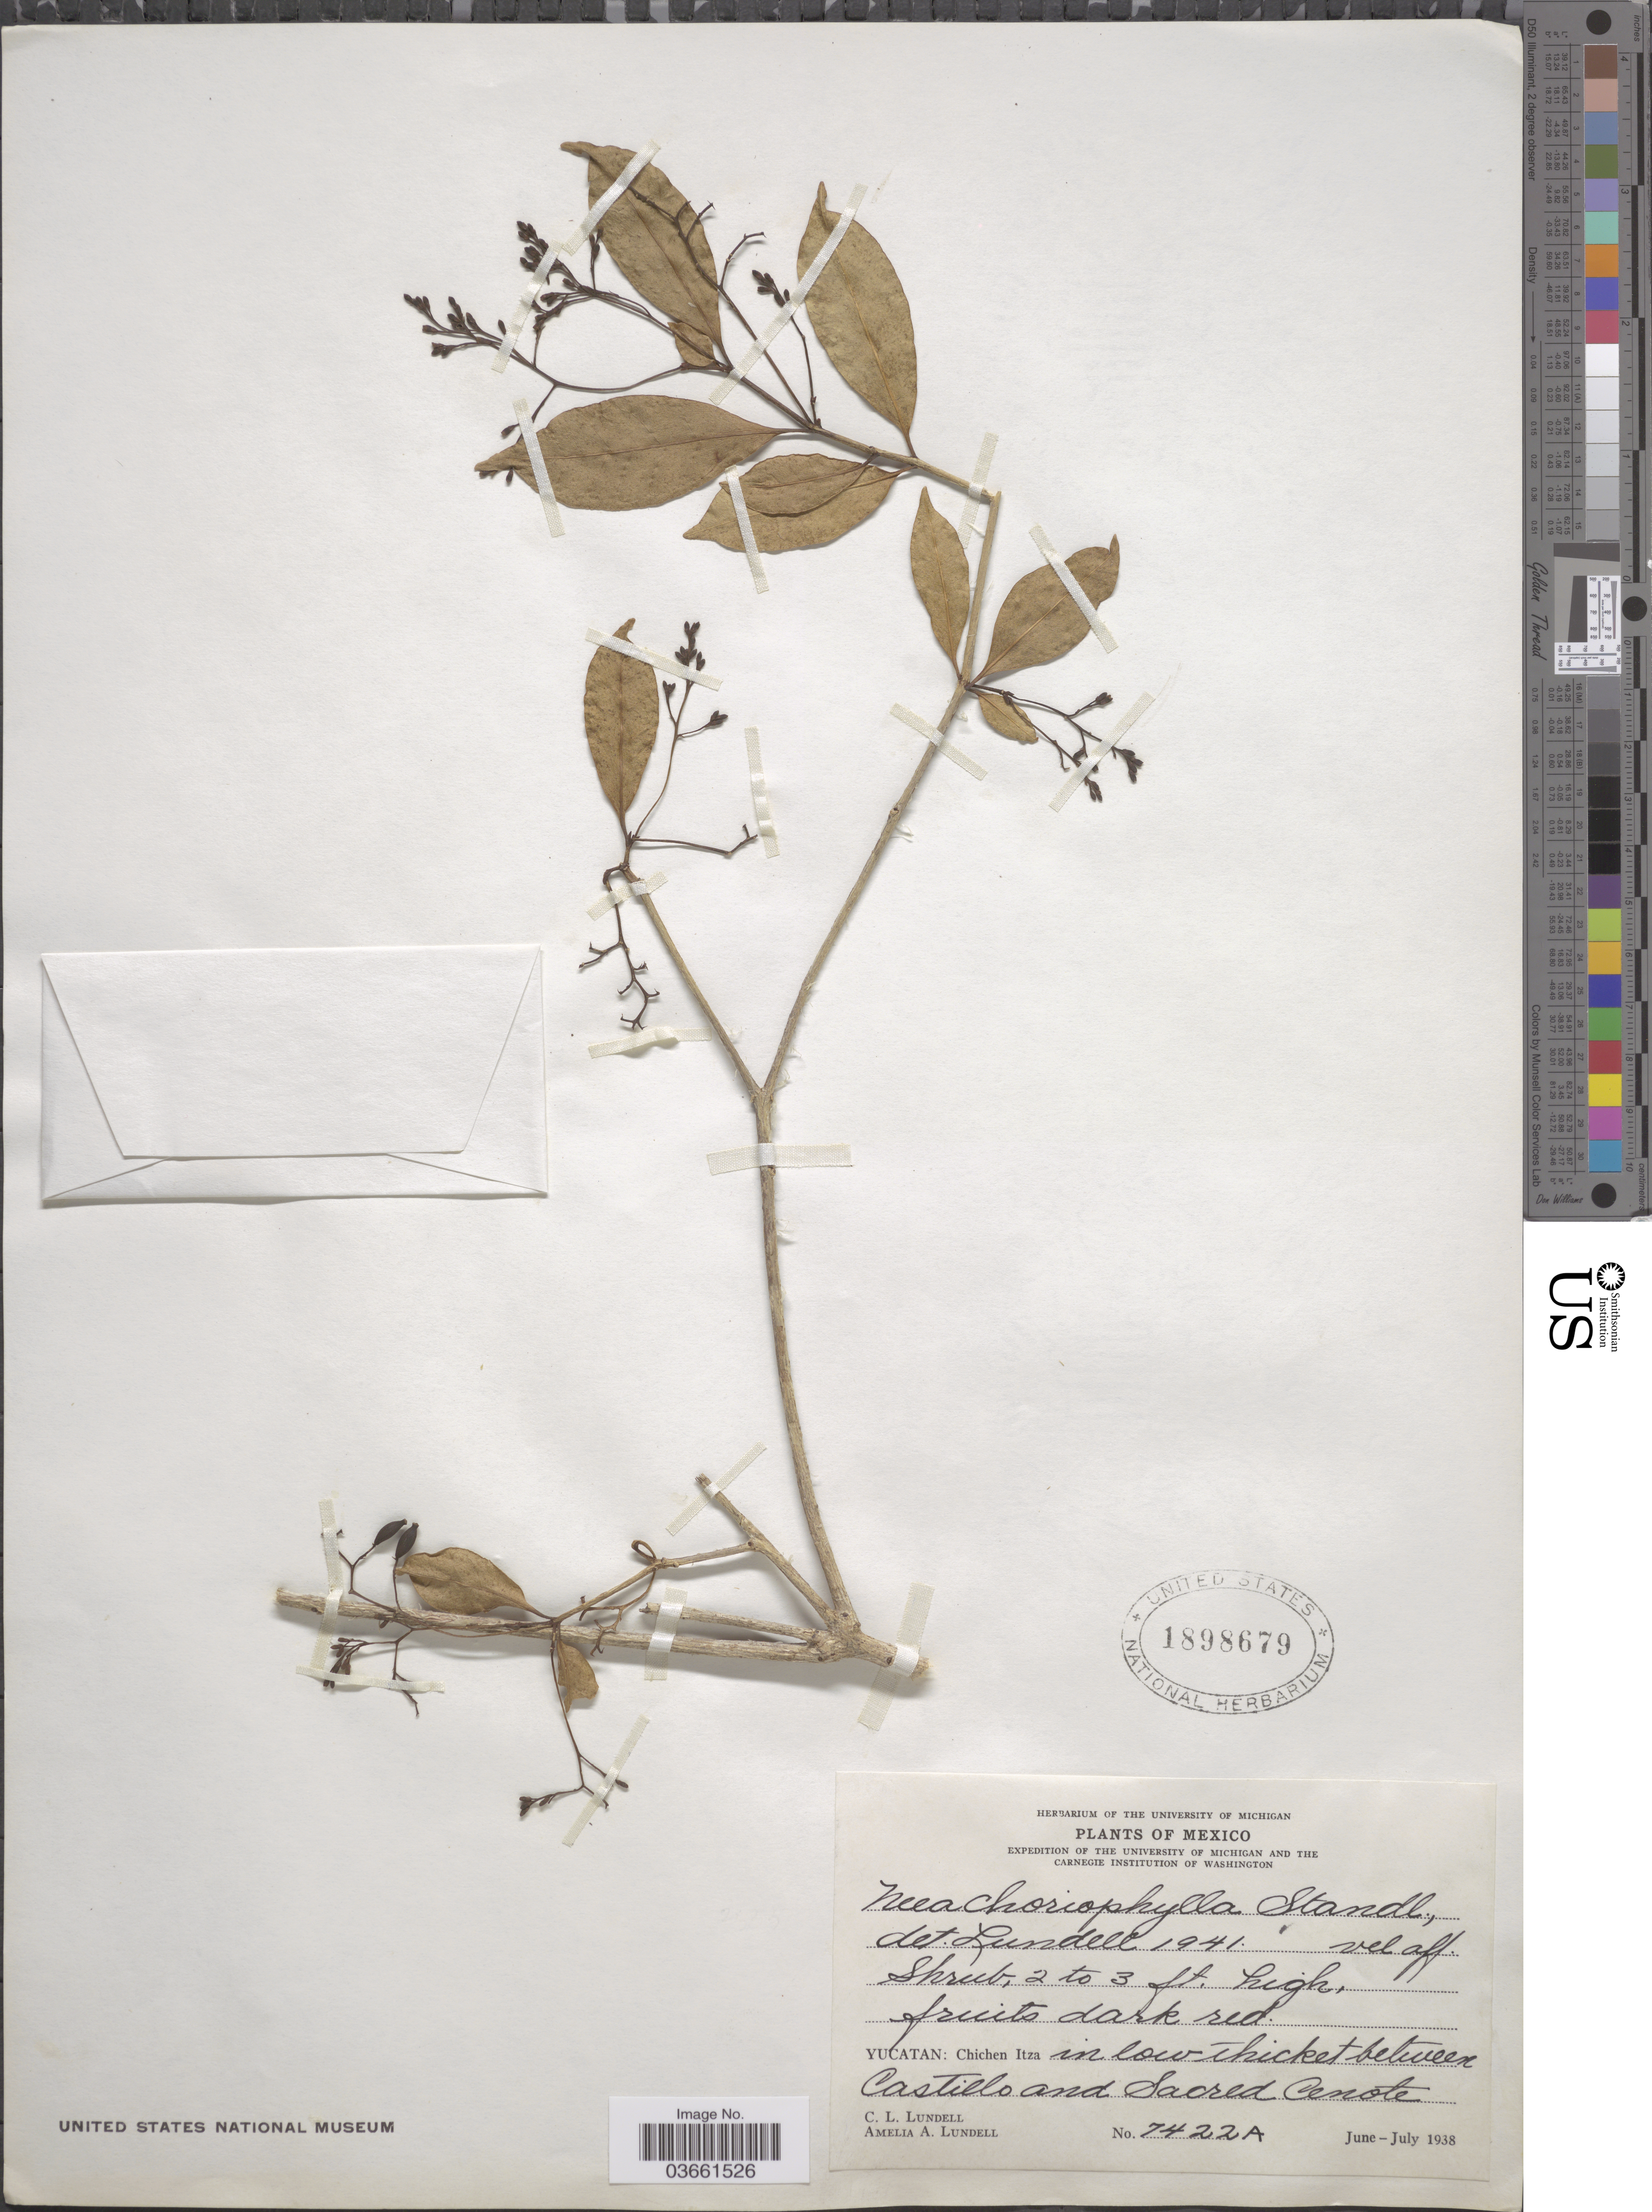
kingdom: Plantae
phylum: Tracheophyta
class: Magnoliopsida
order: Caryophyllales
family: Nyctaginaceae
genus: Neea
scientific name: Neea choriophylla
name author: Standl.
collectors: C. L. Lundell & A. A. Lundell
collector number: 7422A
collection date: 1938-06/1938-07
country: Mexico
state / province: Yucatán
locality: Chichen Itza in low thicket between Castillo and Sacred Senote.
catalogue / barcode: US 1898679